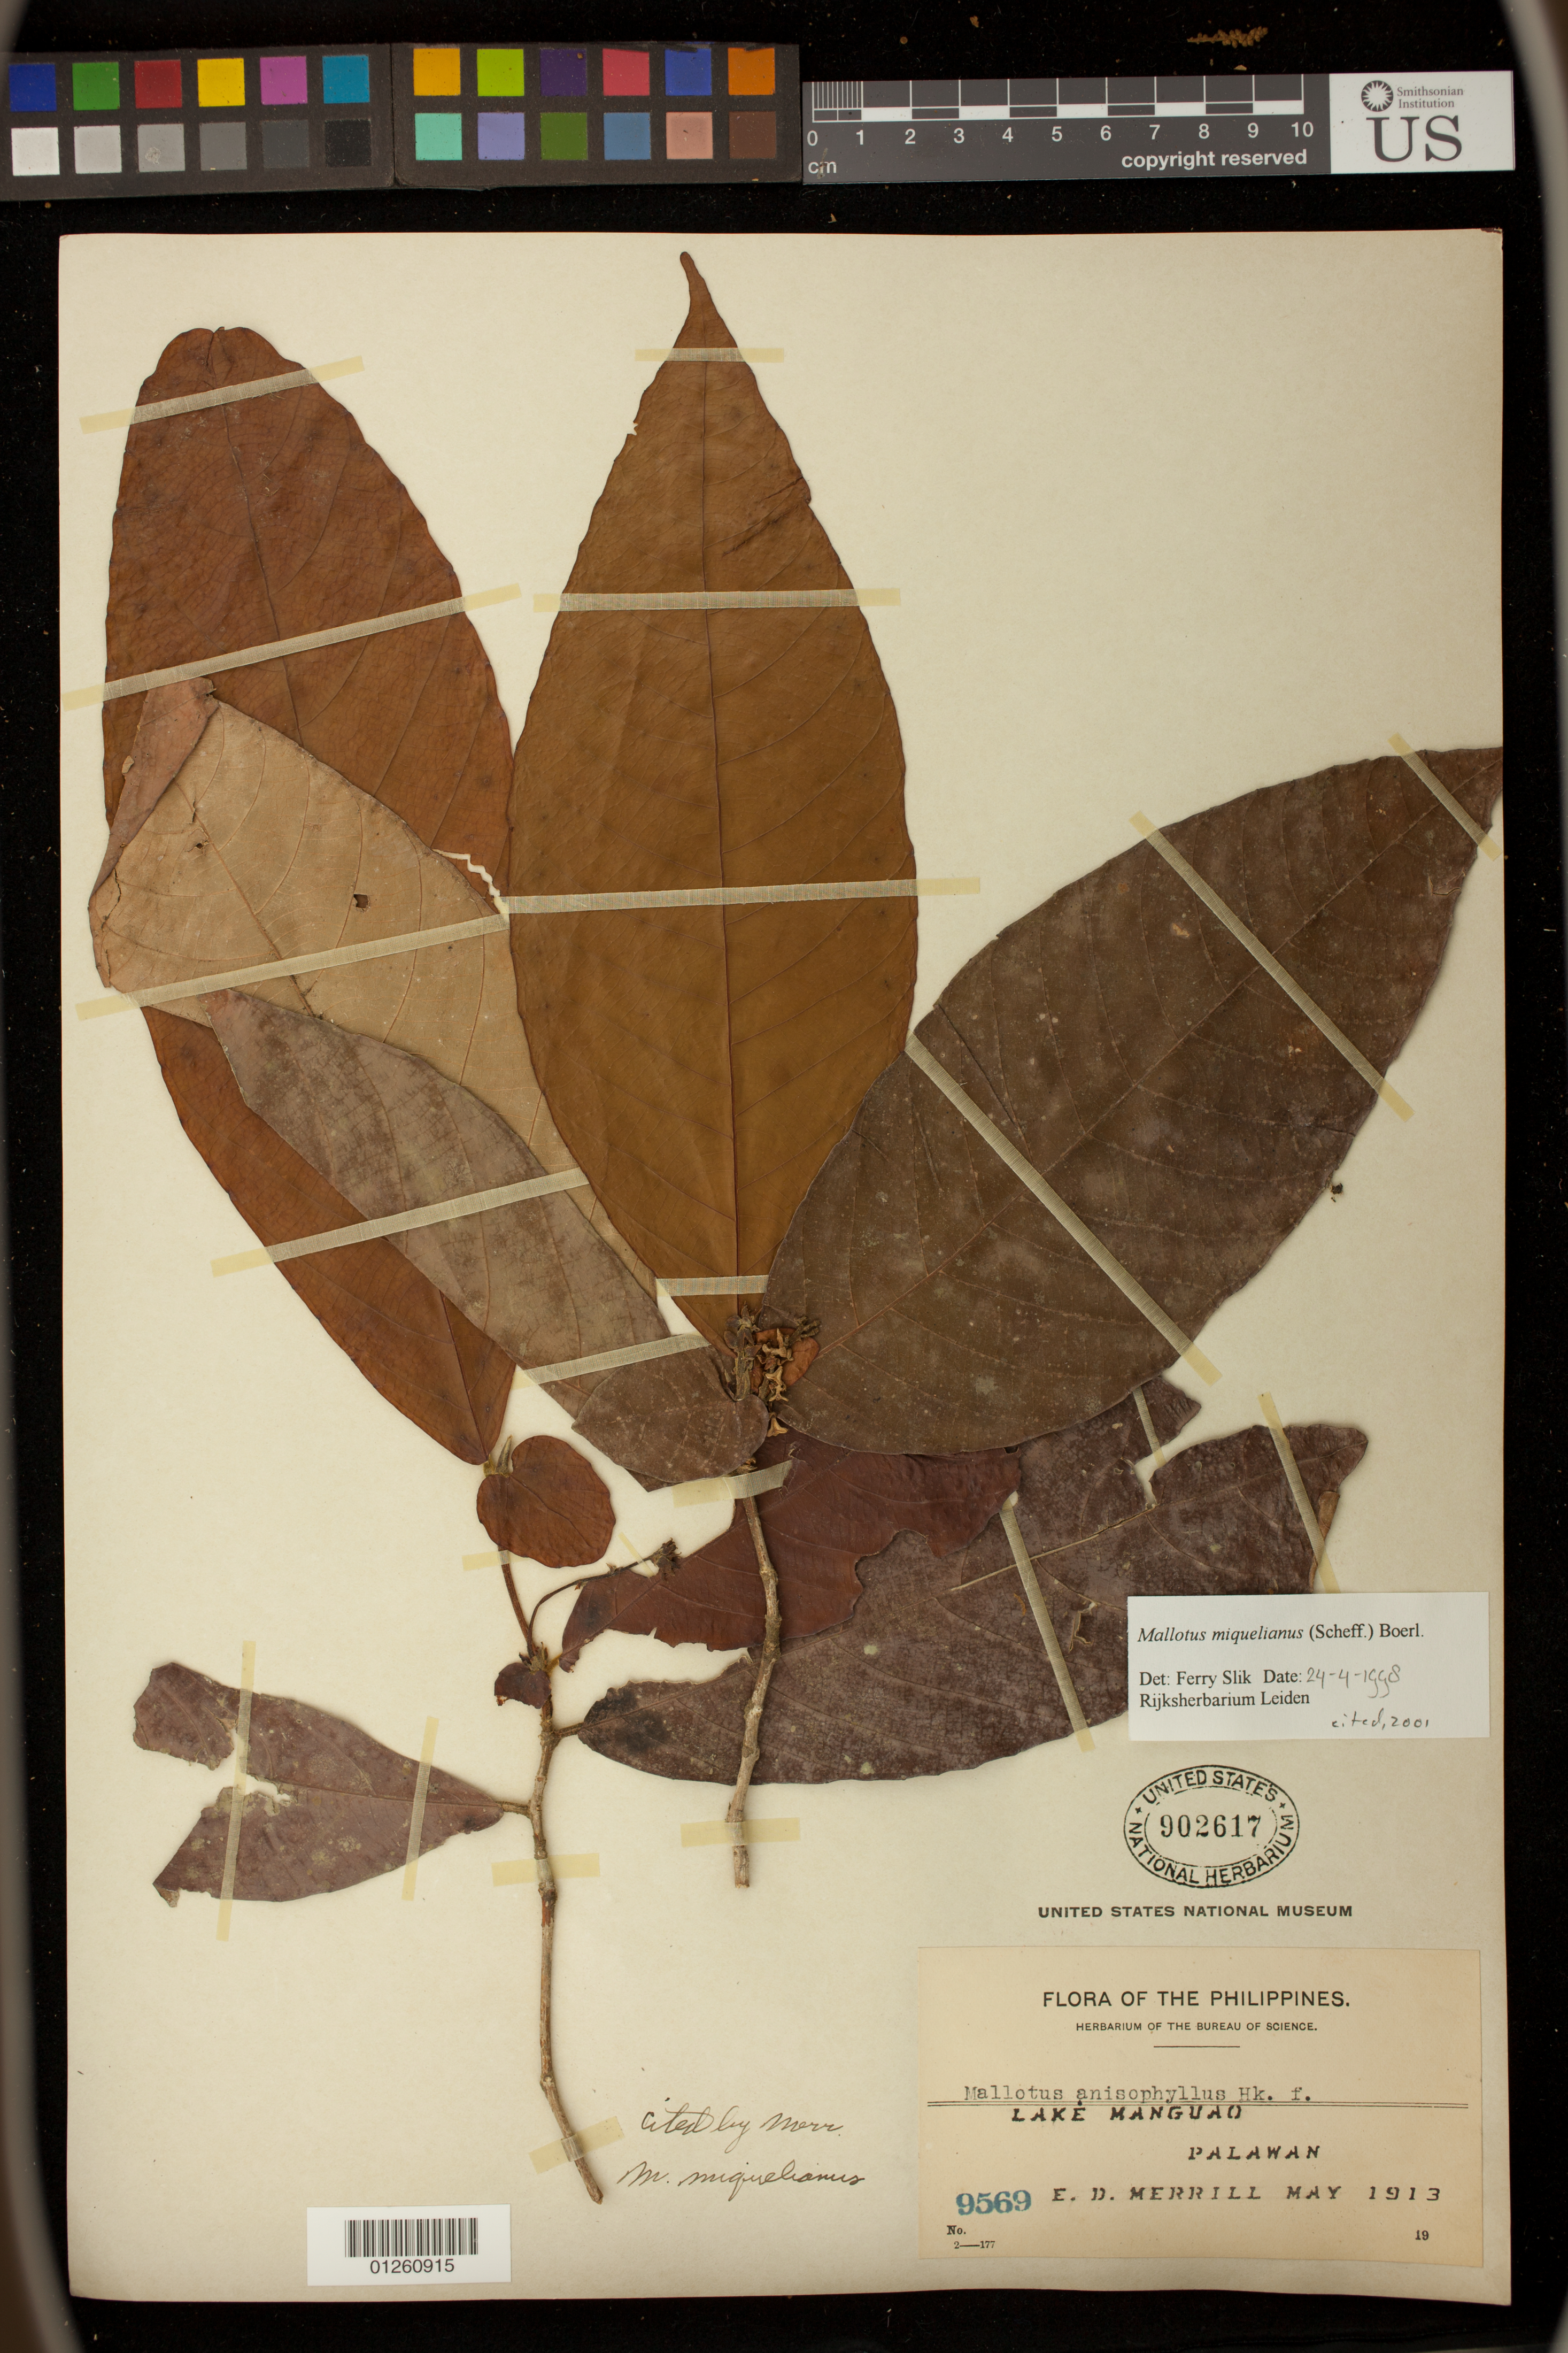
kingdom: Plantae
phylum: Tracheophyta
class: Magnoliopsida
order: Malpighiales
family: Euphorbiaceae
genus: Mallotus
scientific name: Mallotus miquelianus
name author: (Scheff.) Boerl.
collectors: E. D. Merrill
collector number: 9569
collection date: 1913-05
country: Philippines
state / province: Mimaropa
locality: Lake Manguao, Palawan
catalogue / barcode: US 902617